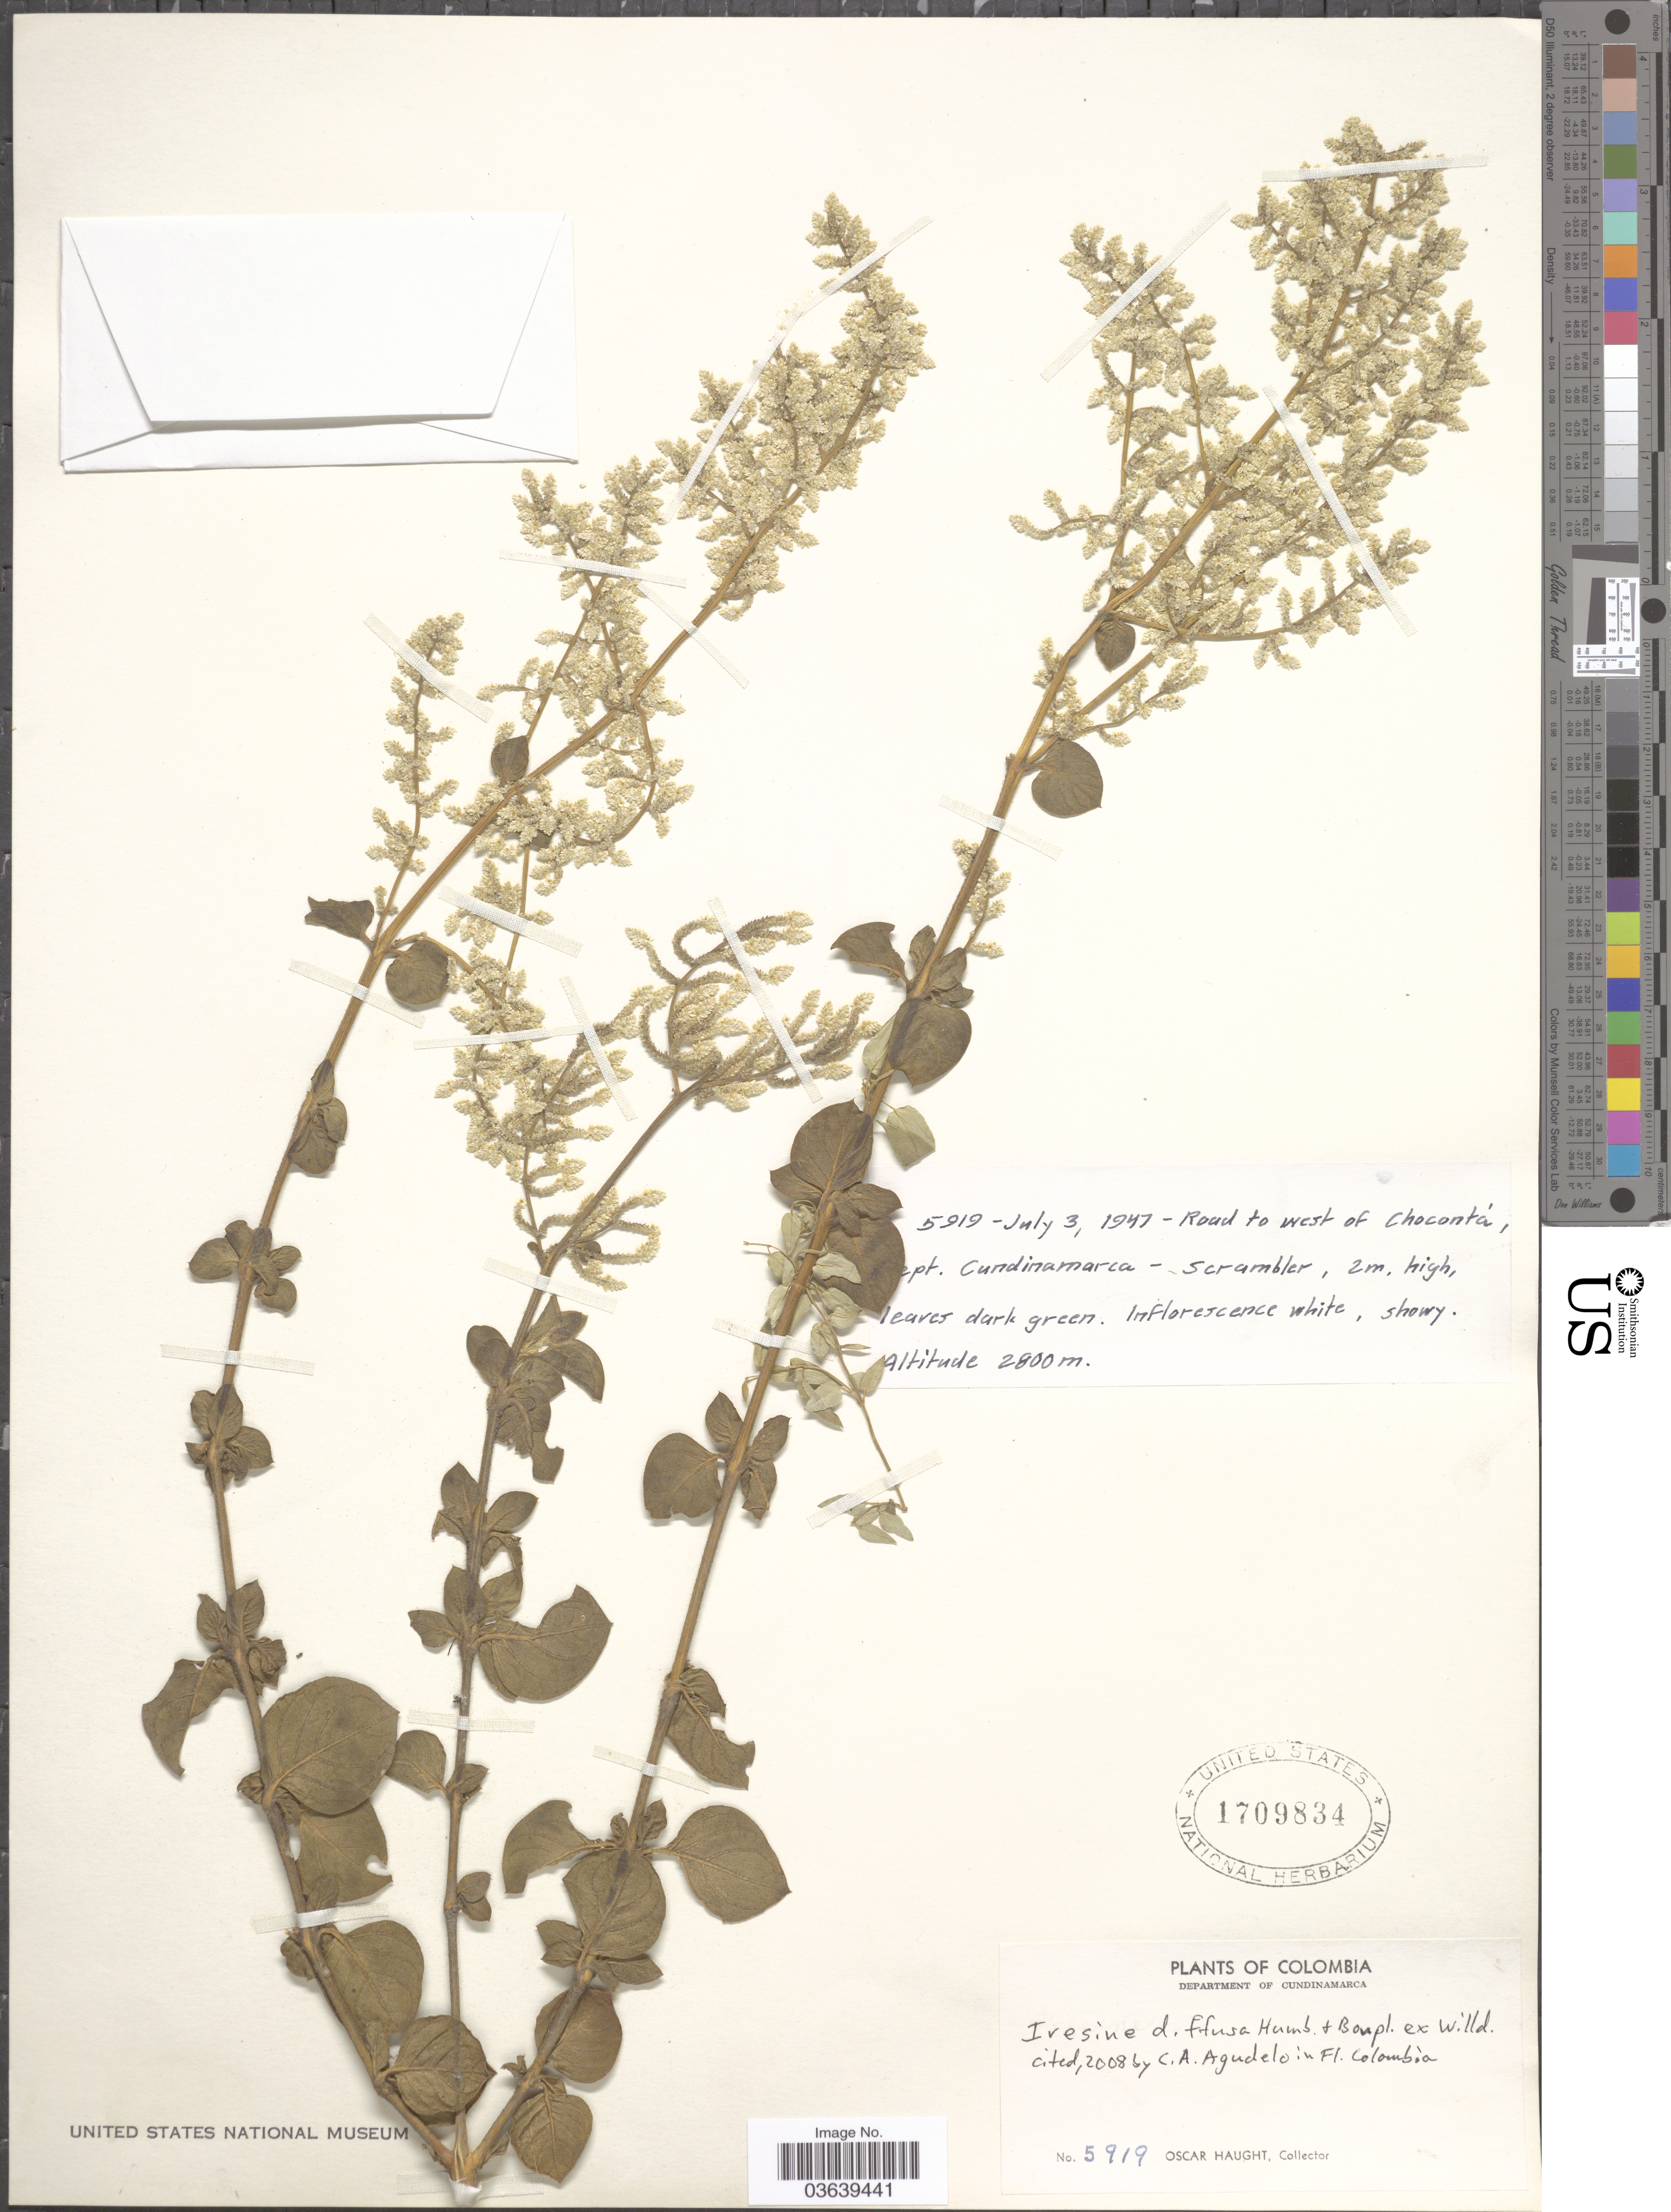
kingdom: Plantae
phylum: Tracheophyta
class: Magnoliopsida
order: Caryophyllales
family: Amaranthaceae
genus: Iresine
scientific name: Iresine diffusa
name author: Humb. & Bonpl. ex Willd.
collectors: O. L. Haught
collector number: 5919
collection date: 1947-07-03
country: Colombia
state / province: Cundinamarca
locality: Road to west of Chocontá.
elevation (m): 2800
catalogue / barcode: US 1709834